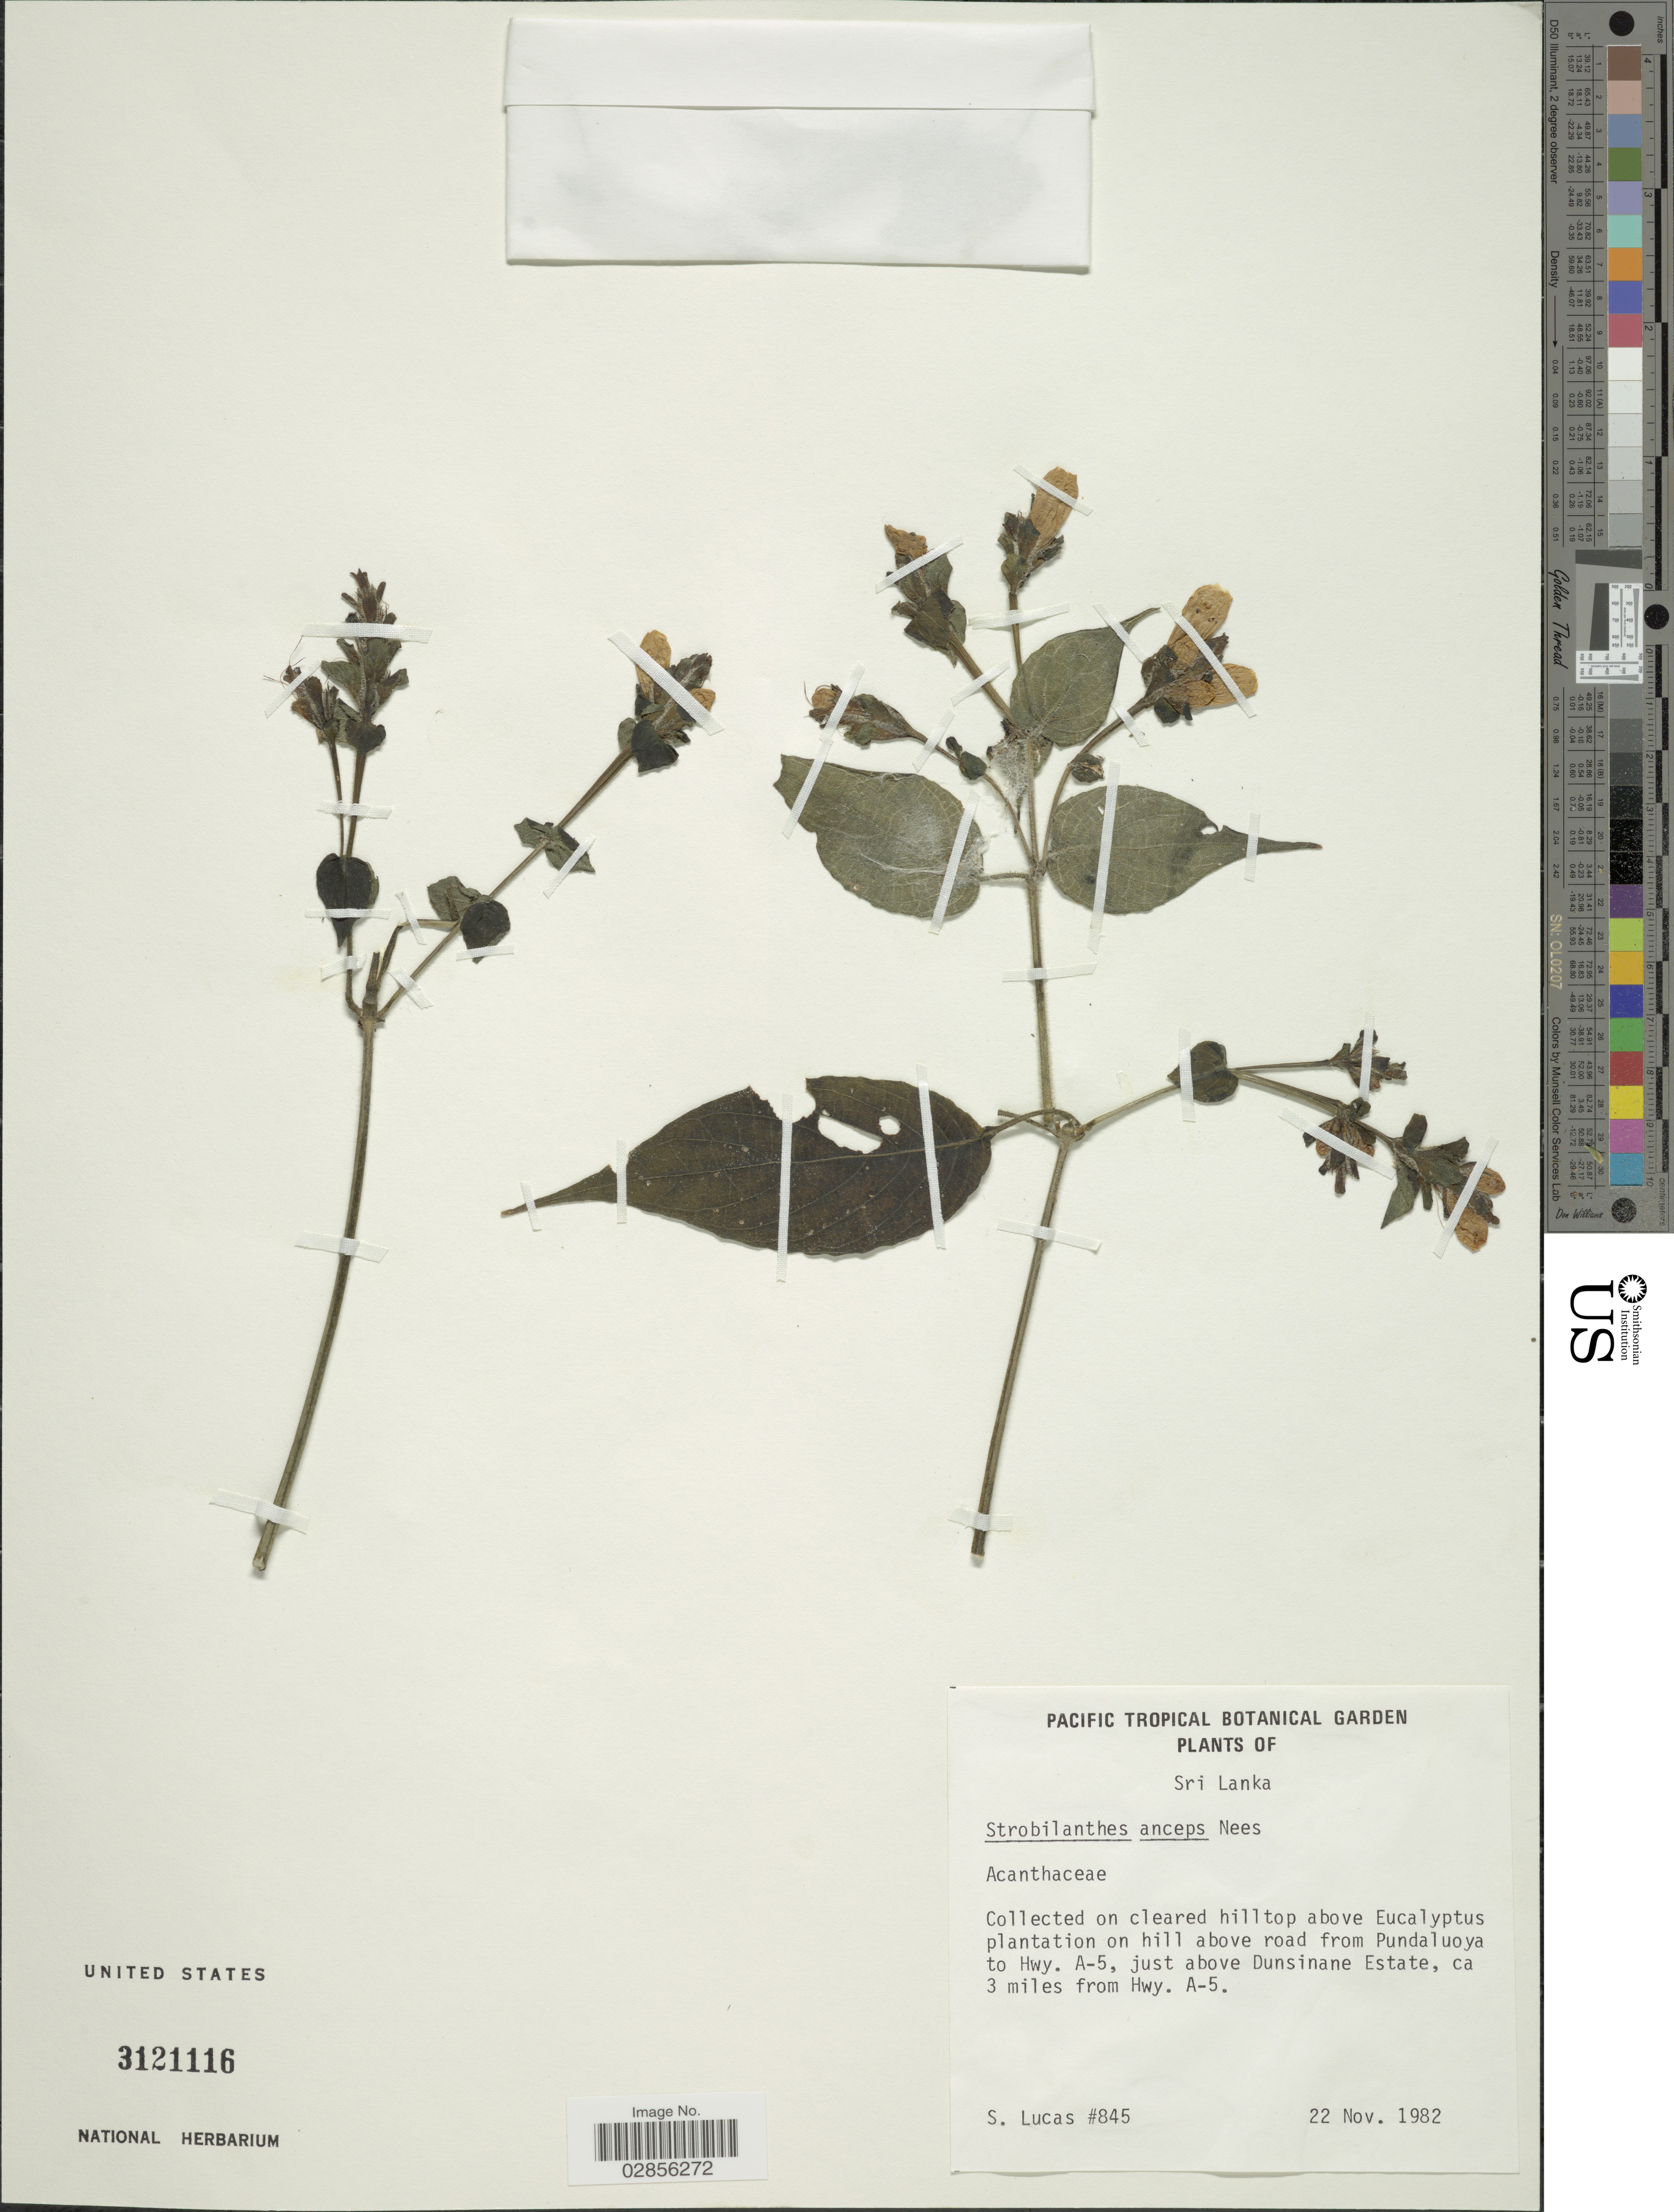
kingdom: Plantae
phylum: Tracheophyta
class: Magnoliopsida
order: Lamiales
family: Acanthaceae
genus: Strobilanthes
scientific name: Strobilanthes anceps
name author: Nees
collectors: S. Lucas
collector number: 845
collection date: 1982-11-22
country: Sri Lanka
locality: Cleared hilltop above Eucalyptus plantataion on hill above road from Pundaluoya to Hwy. A-5, just above Dunsinane Estate, ca 3 miles from Hwy. A-5.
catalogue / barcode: US 3121116